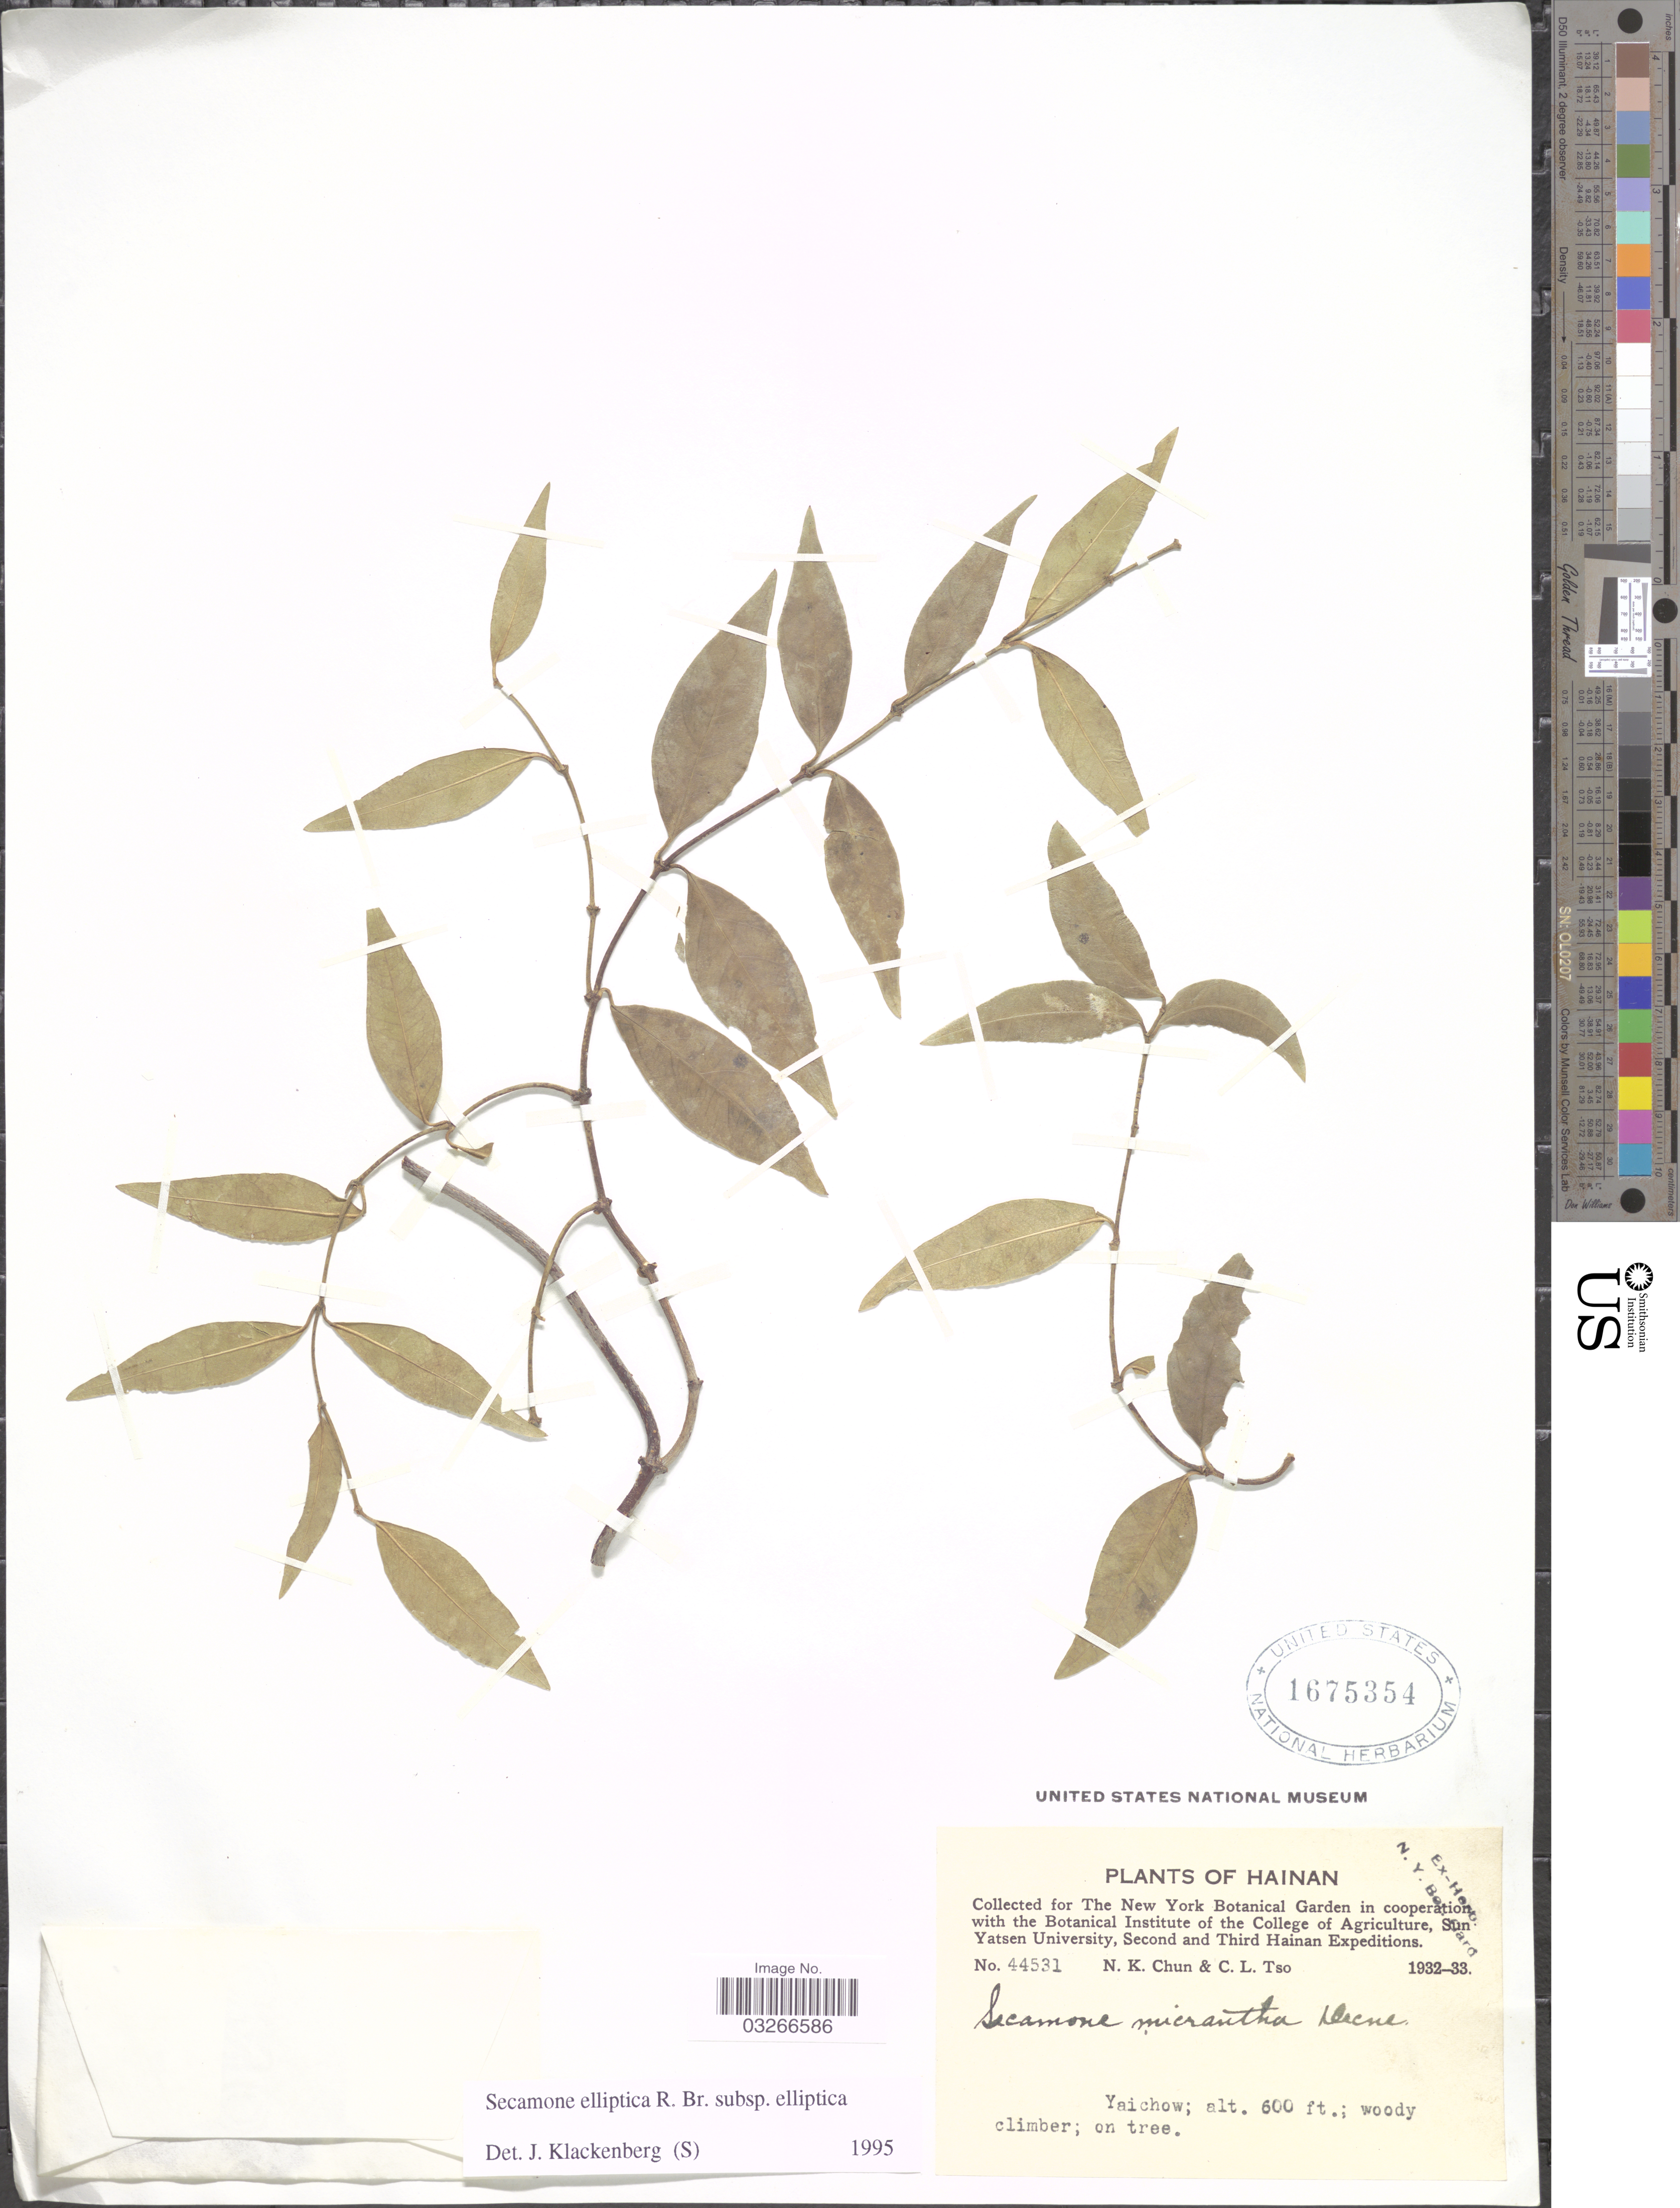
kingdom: Plantae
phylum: Tracheophyta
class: Magnoliopsida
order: Gentianales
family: Apocynaceae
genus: Secamone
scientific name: Secamone elliptica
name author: R. Br.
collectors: N. K. Chun & C. Tso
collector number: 44531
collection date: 1932/1933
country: China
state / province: Hainan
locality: Yaichow.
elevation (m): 183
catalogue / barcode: US 1675354